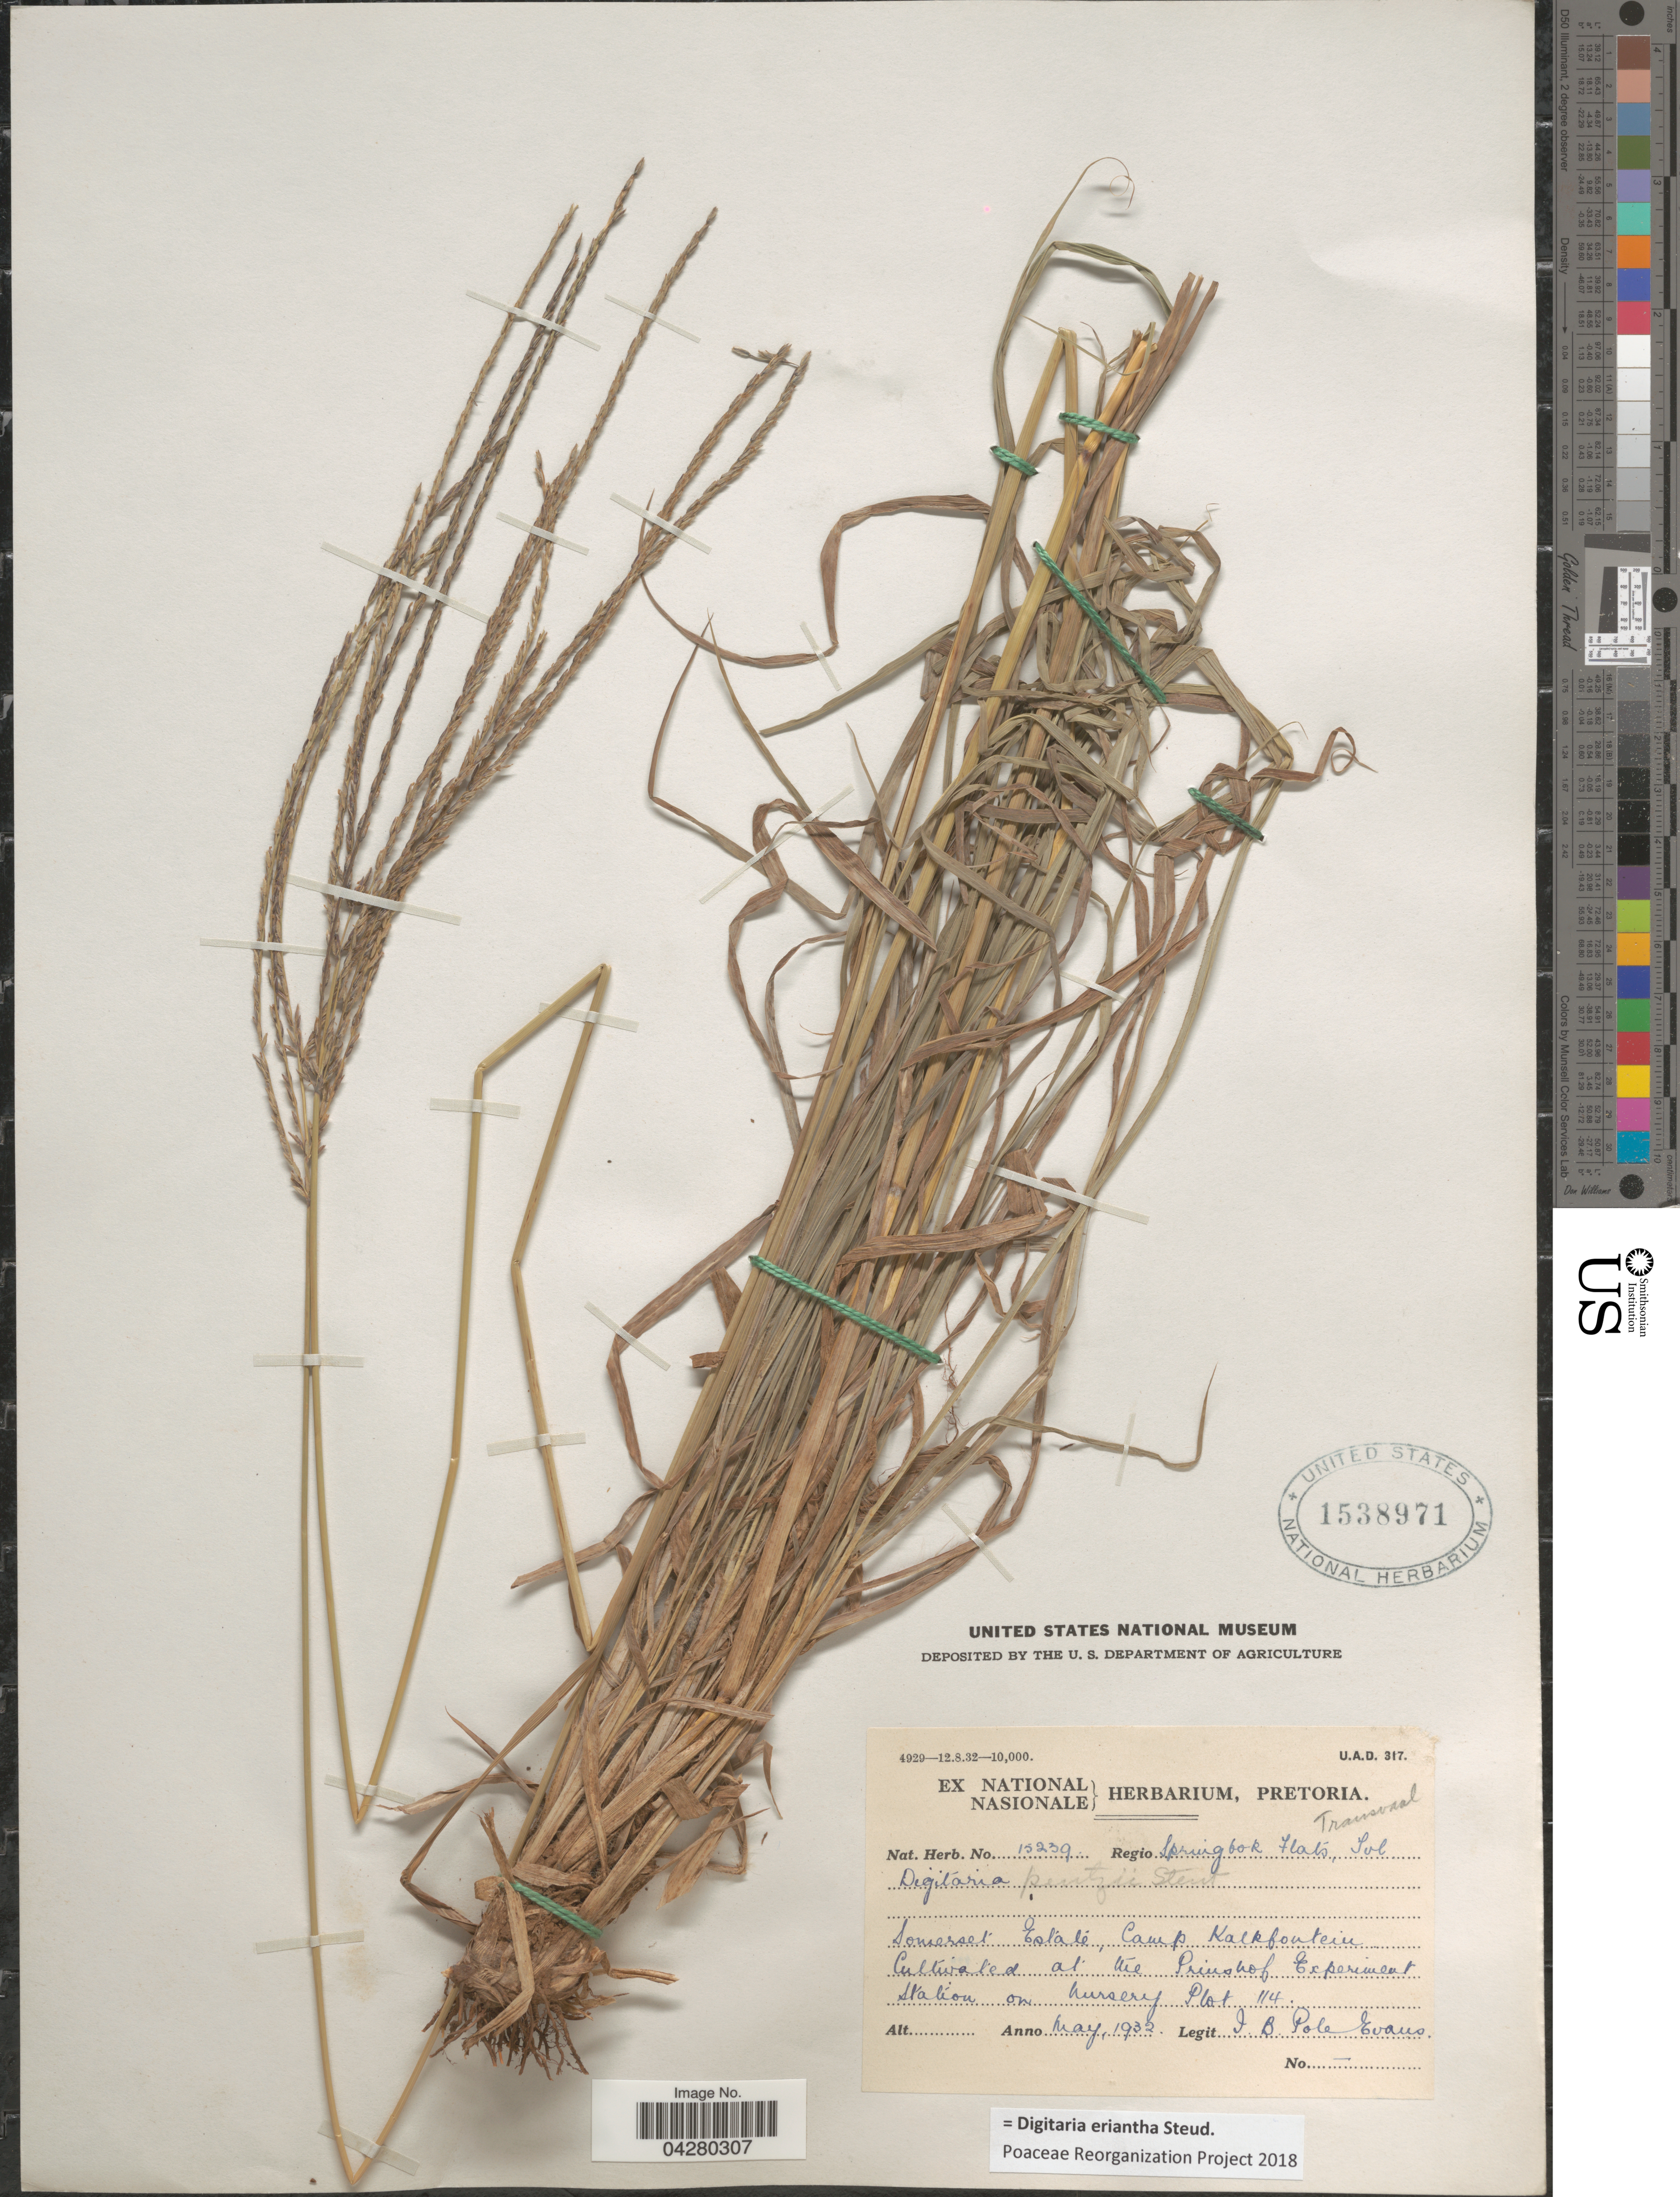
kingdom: Plantae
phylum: Tracheophyta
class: Liliopsida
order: Poales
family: Poaceae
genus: Digitaria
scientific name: Digitaria eriantha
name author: Steud.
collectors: I. B. Pole-Evans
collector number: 15239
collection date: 1932-05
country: South Africa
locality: Cultivated at the Prinshof Experiment Station on nursery Plot 114.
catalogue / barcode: US 1538971